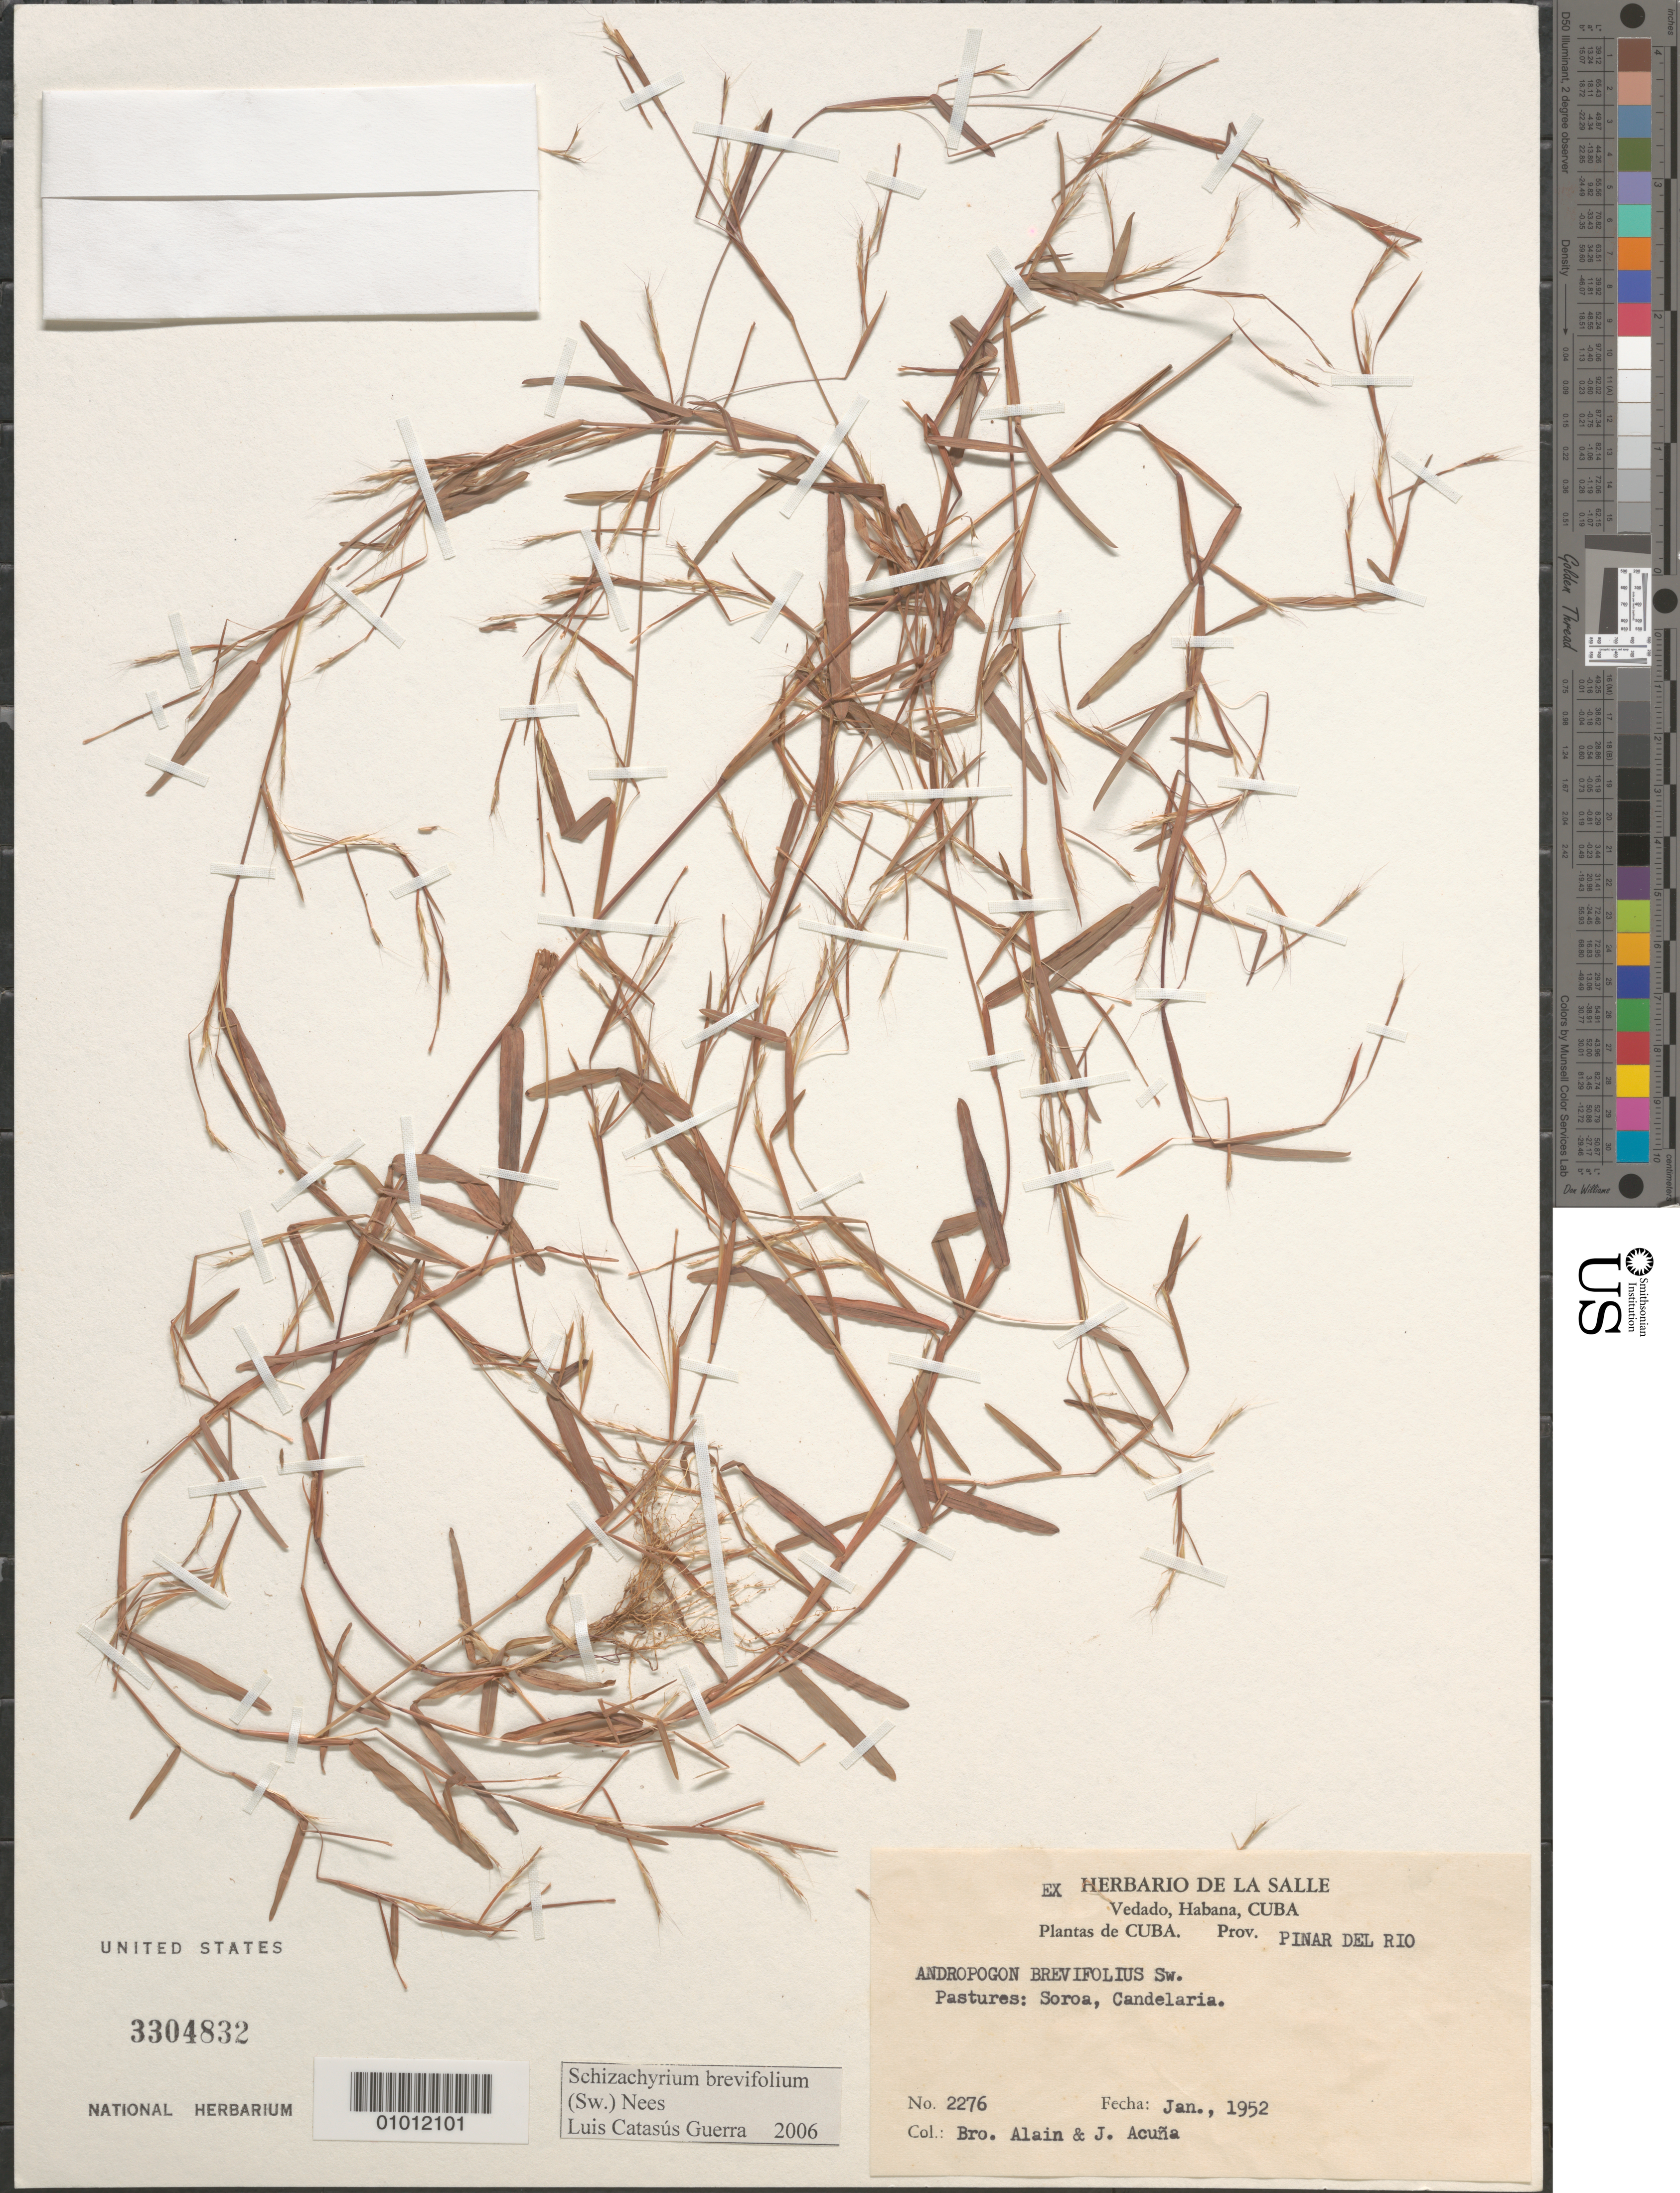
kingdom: Plantae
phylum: Tracheophyta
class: Liliopsida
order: Poales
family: Poaceae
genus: Schizachyrium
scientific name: Schizachyrium brevifolium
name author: (Sw.) Nees ex Büse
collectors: A. H. Liogier & J. Acuña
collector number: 2276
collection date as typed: Jan 1952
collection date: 1952-01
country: Cuba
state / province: Pinar del Rio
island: Cuba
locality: Pastures: Soroa, Candelaria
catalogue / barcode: US 3304832